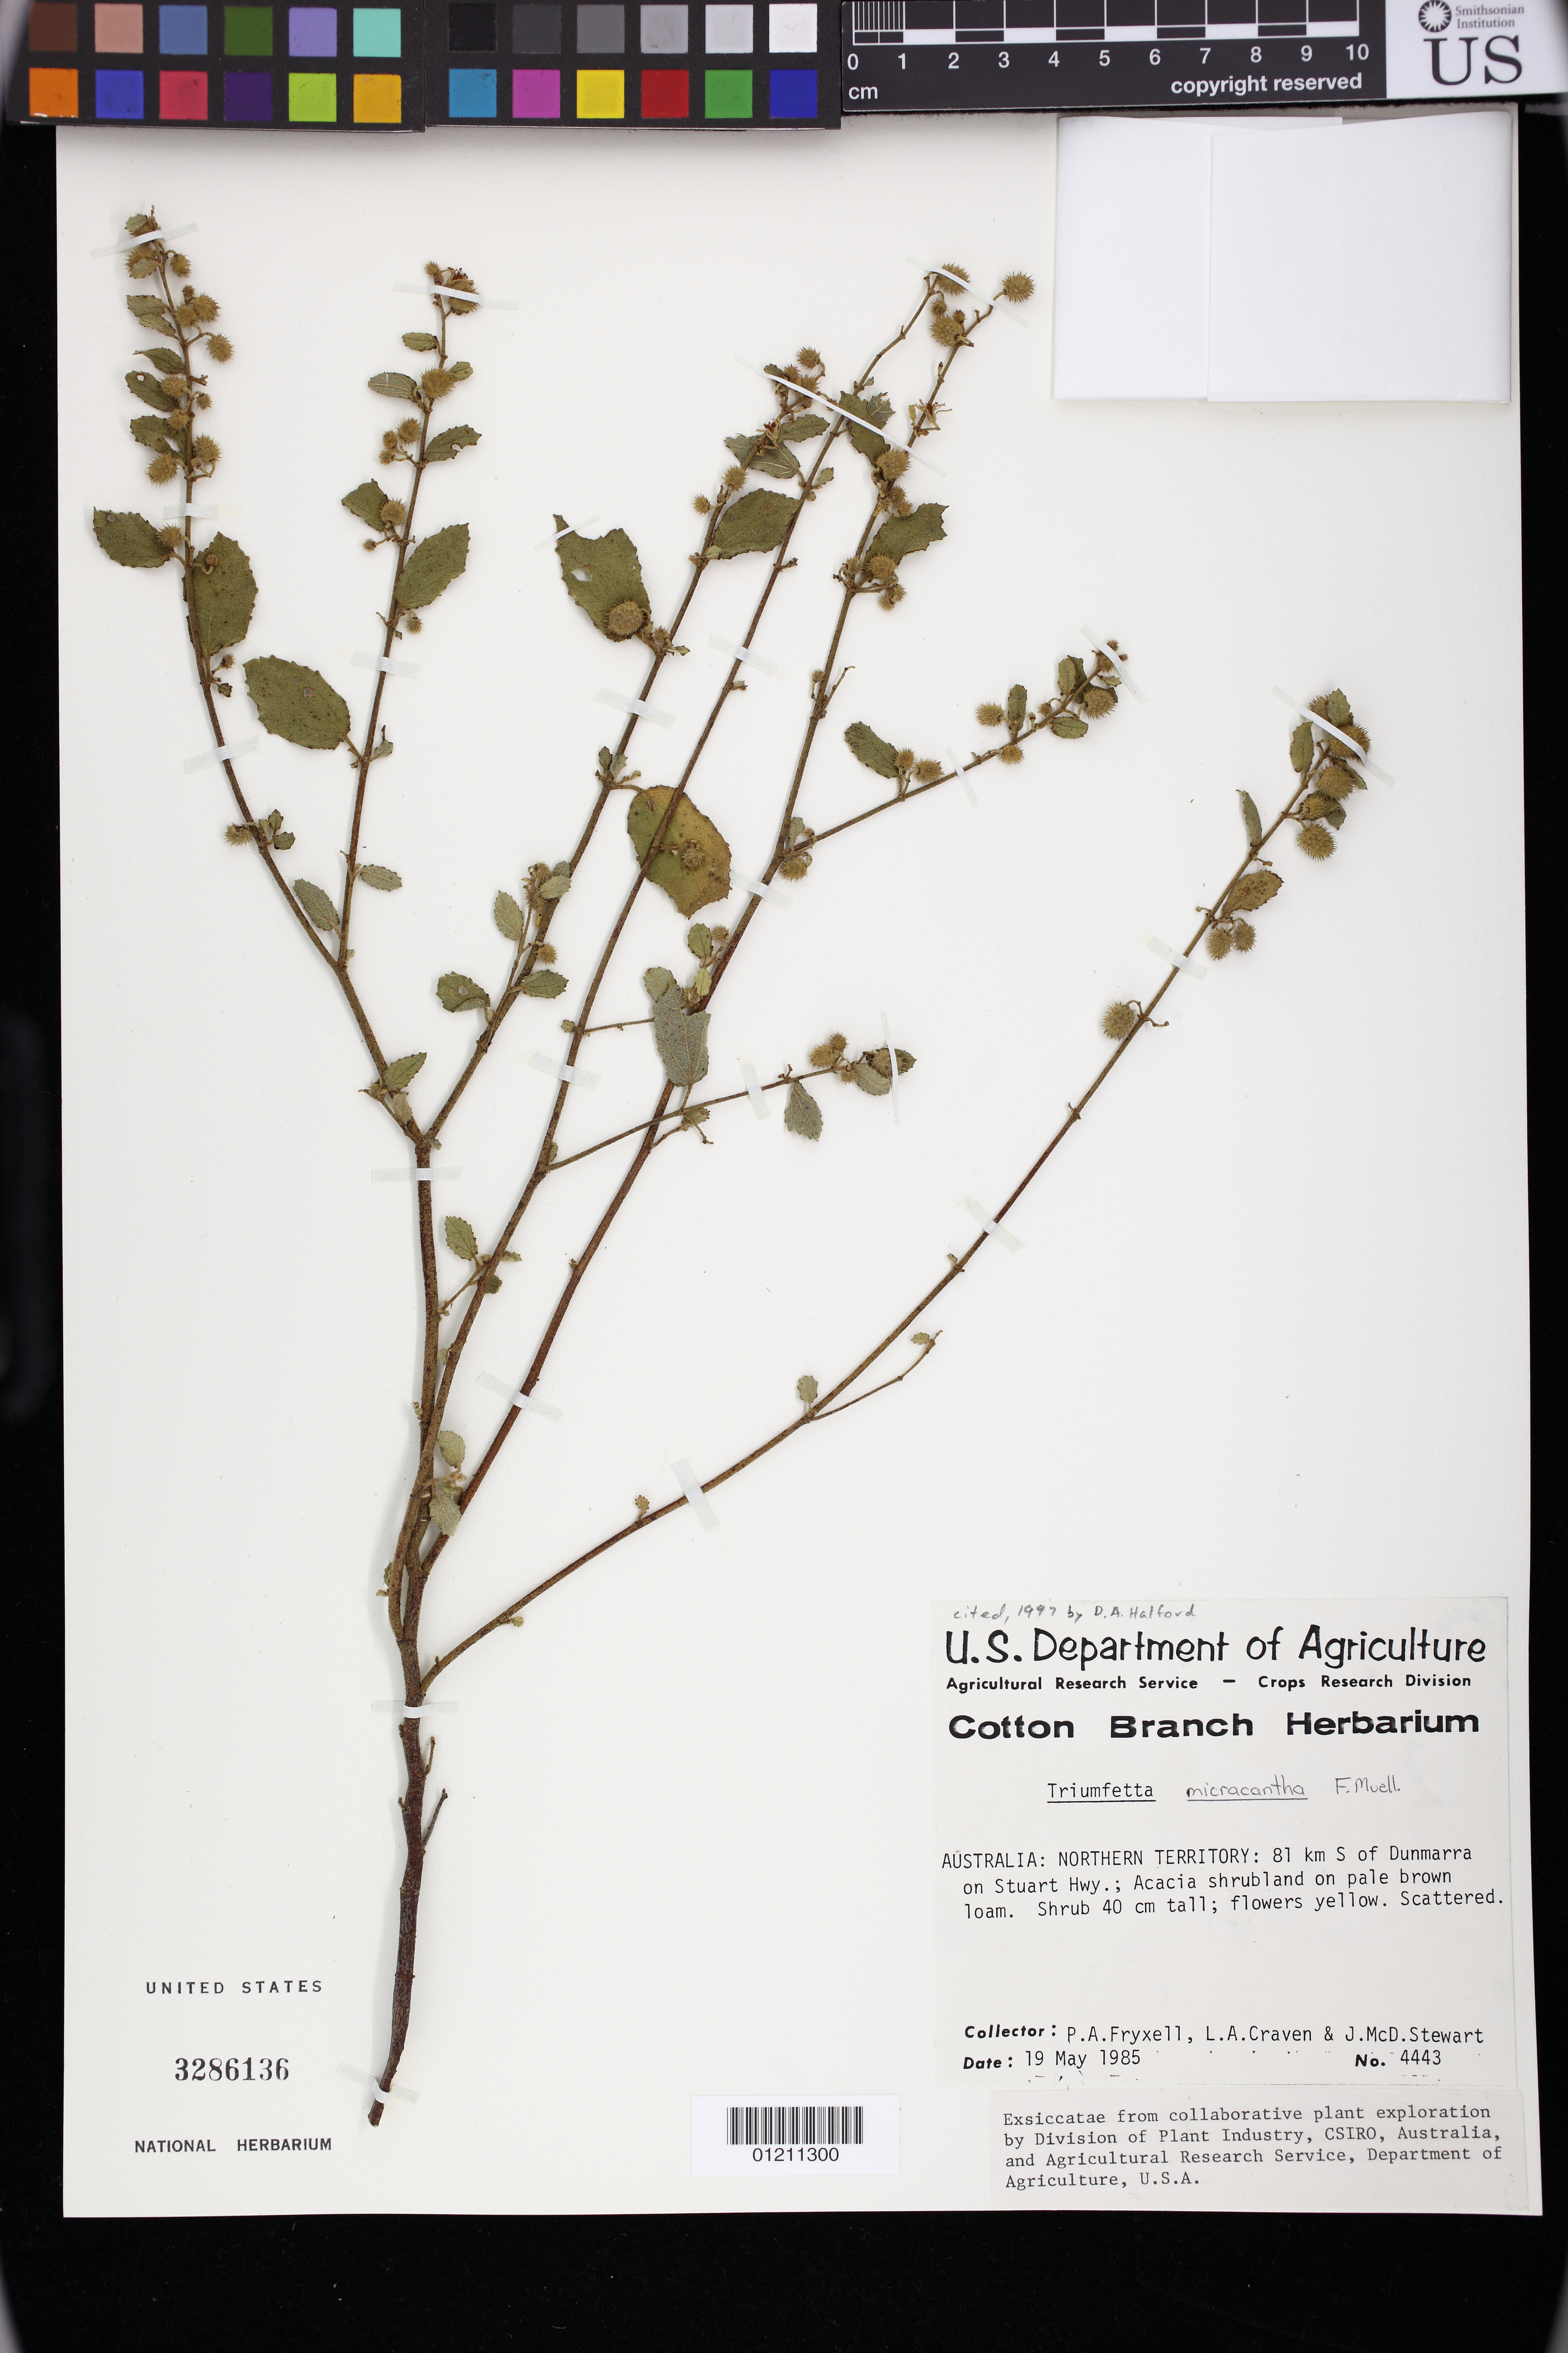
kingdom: Plantae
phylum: Tracheophyta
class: Magnoliopsida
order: Malvales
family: Malvaceae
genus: Triumfetta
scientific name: Triumfetta micracantha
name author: F. Muell.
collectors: P. A. Fryxell, L. A. Craven & J. Stewart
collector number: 4443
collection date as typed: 19 May 1985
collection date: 1985-05-19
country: Australia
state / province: Northern Territory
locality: Australia: Northern Territory: 81 km S of Dunmarra on Stuart Hwy.; Acacia shrubland on pale brown loam.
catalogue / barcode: US 3286136